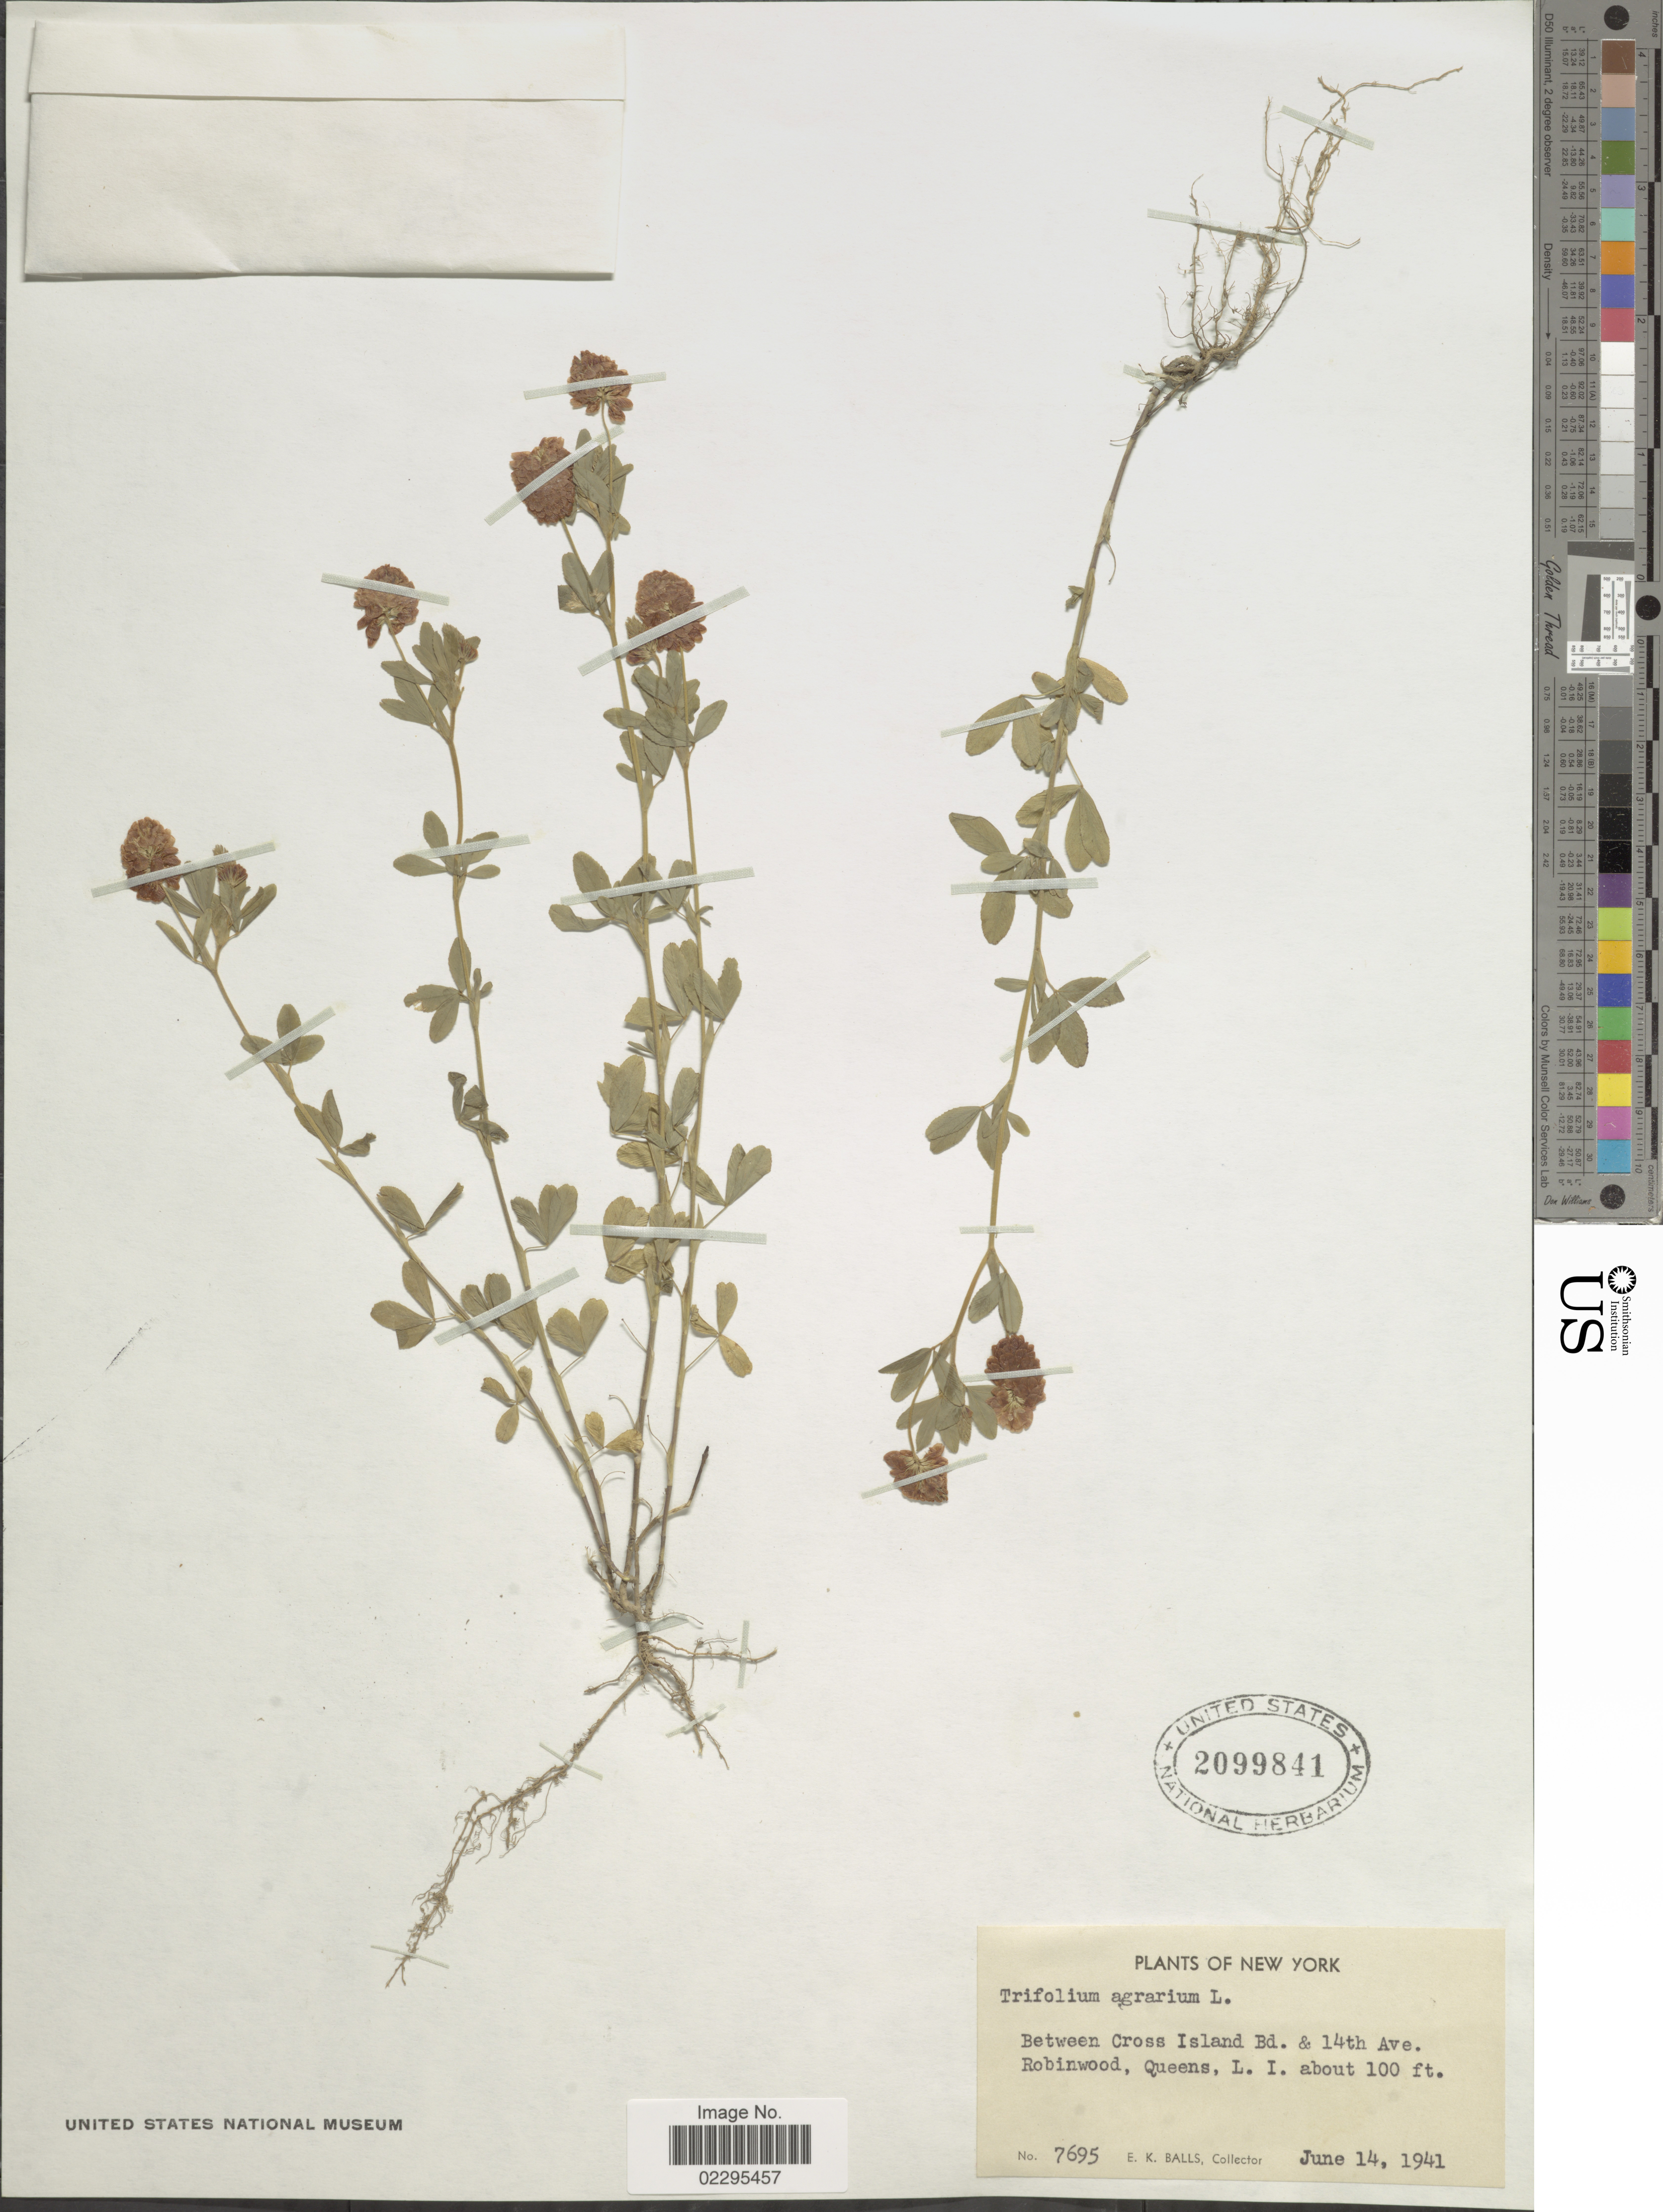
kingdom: Plantae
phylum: Tracheophyta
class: Magnoliopsida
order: Fabales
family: Fabaceae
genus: Trifolium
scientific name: Trifolium agrarium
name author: L.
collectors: E. K. Balls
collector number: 7695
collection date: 1941-06-14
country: United States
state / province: New York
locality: Between Cross Island Bd. & 14th Ave. Robinwood, Queens, L. I.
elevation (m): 30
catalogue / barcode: US 2099841